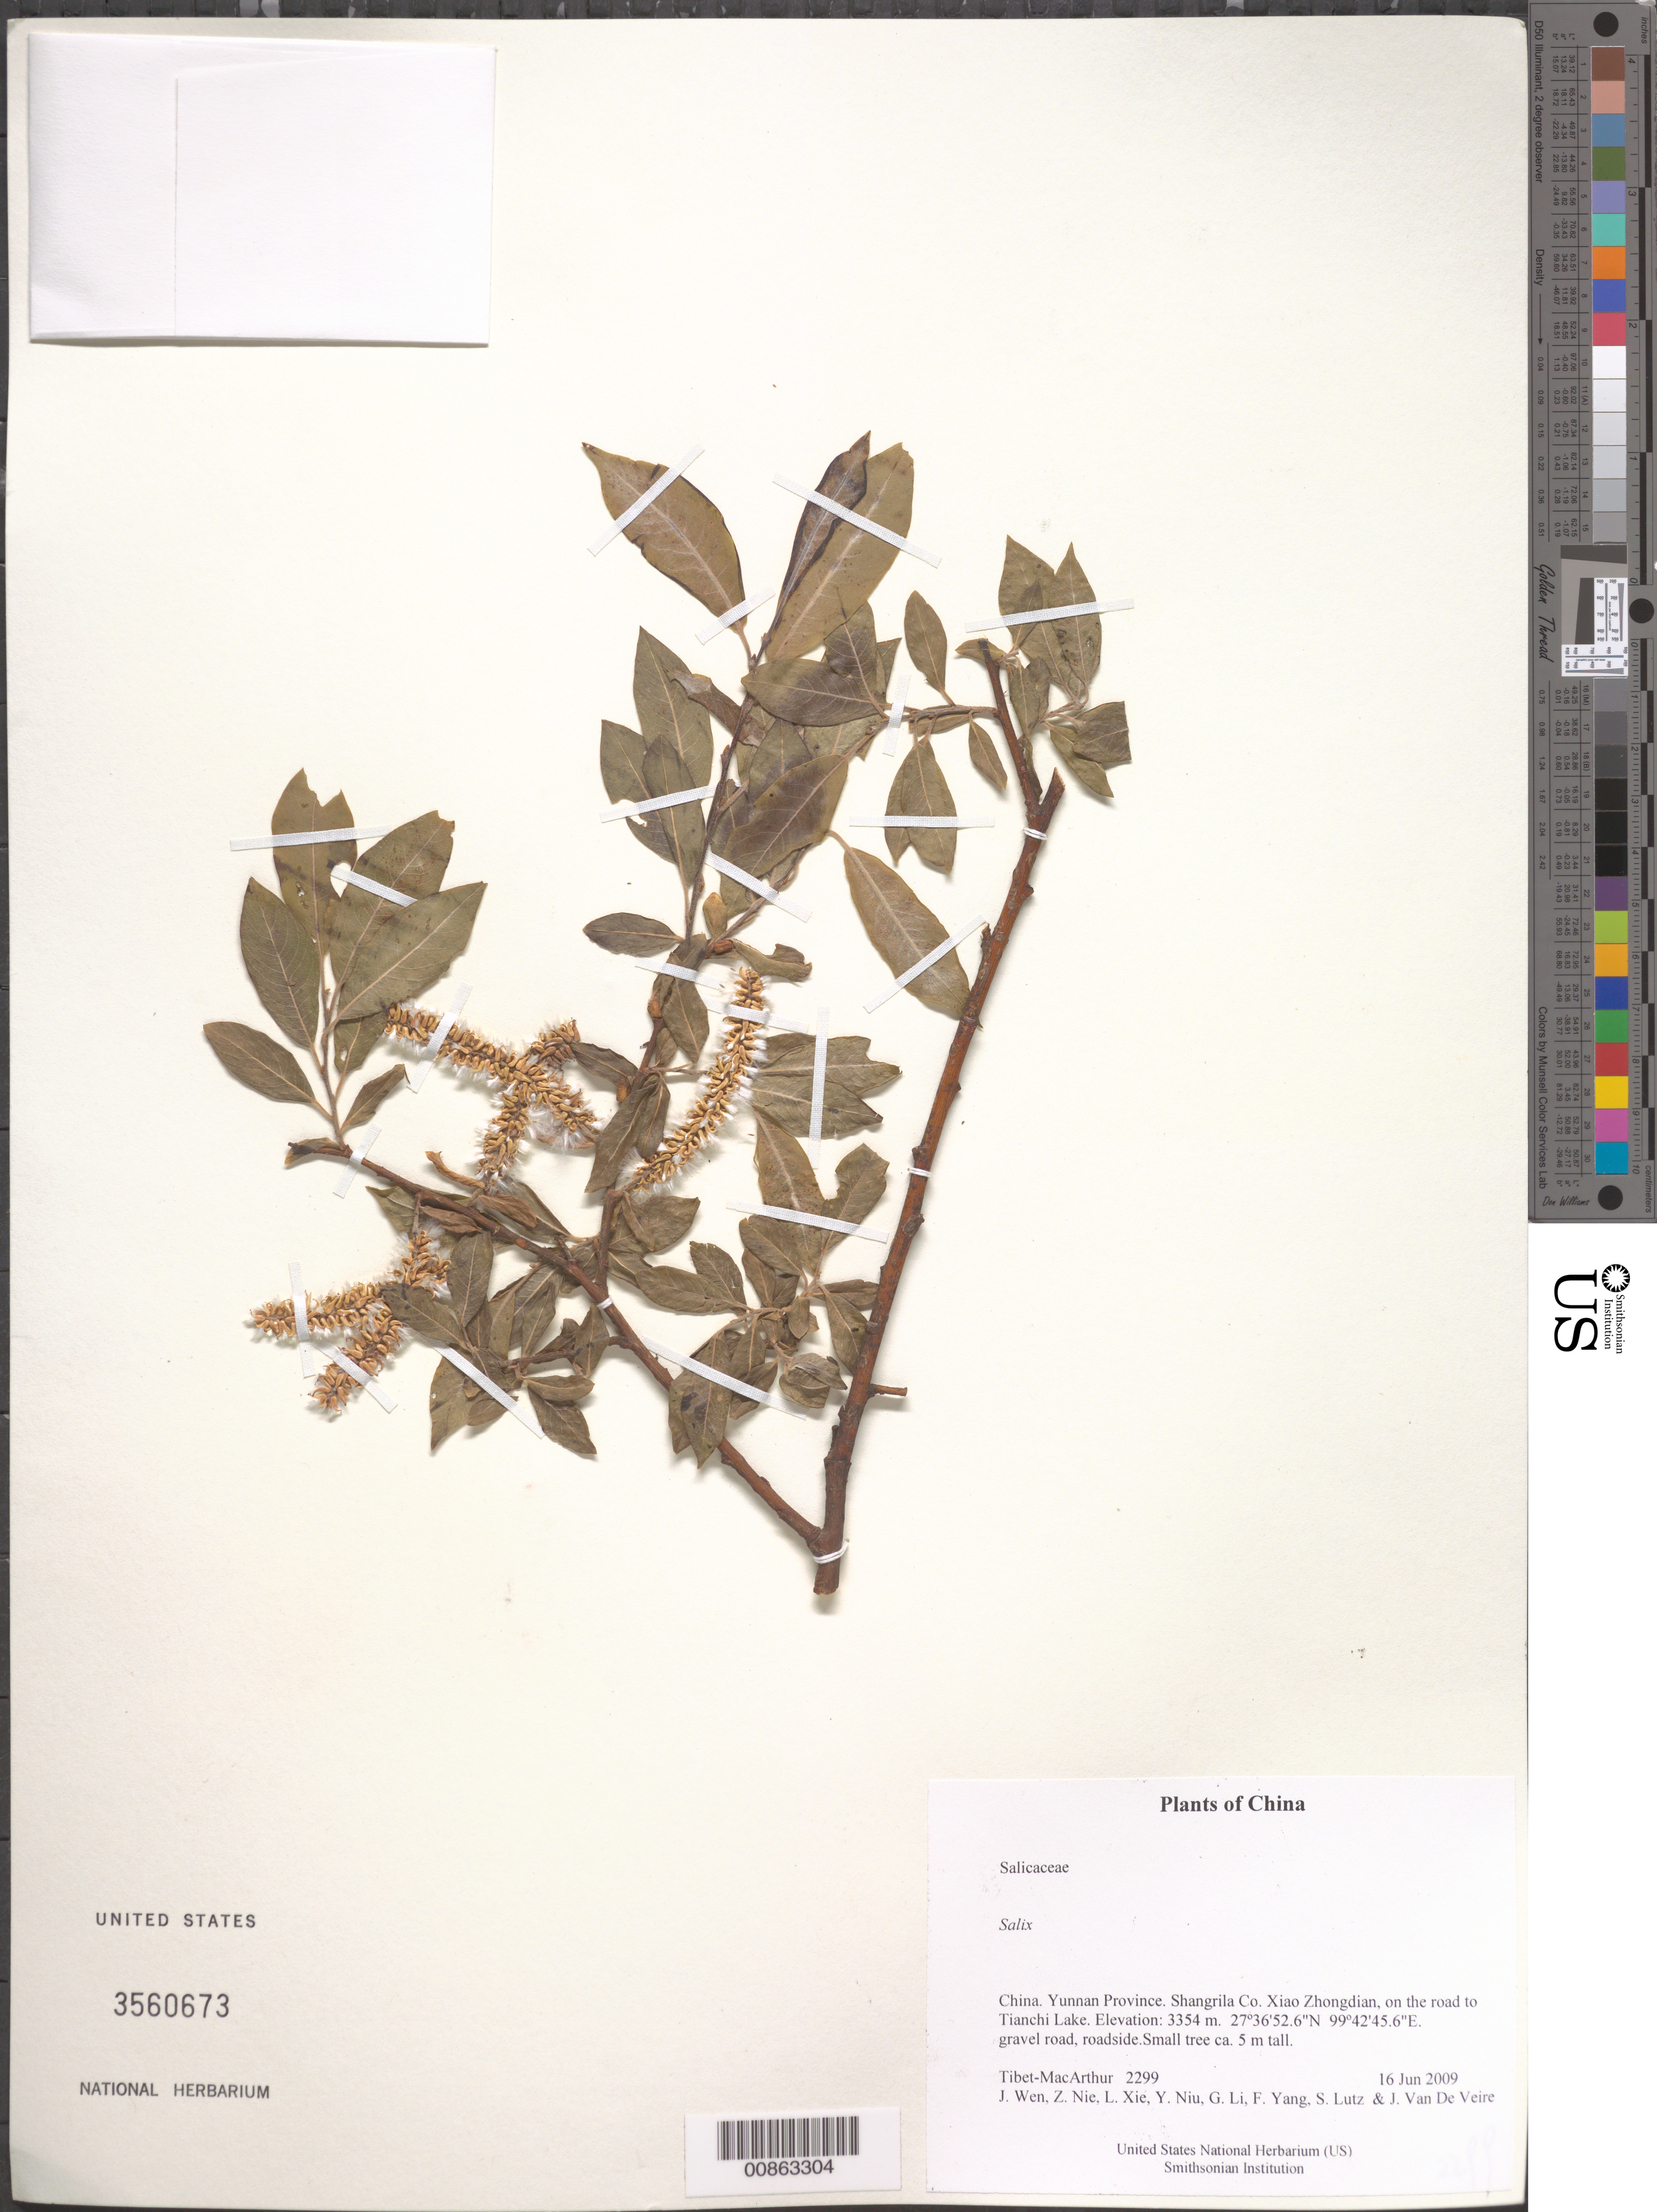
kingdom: Plantae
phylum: Tracheophyta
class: Magnoliopsida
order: Malpighiales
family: Salicaceae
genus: Salix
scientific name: Salix cordata x S. sericea Marshall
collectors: Tibet-MacArthur, J. Wen, Z. Nie, L. Xie & et al.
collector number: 2299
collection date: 2009-06-16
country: China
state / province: Yunnan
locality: Shangrila Co. Xiao Zhongdian, on the road to Tianchi Lake.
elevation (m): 3354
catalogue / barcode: US 3560673